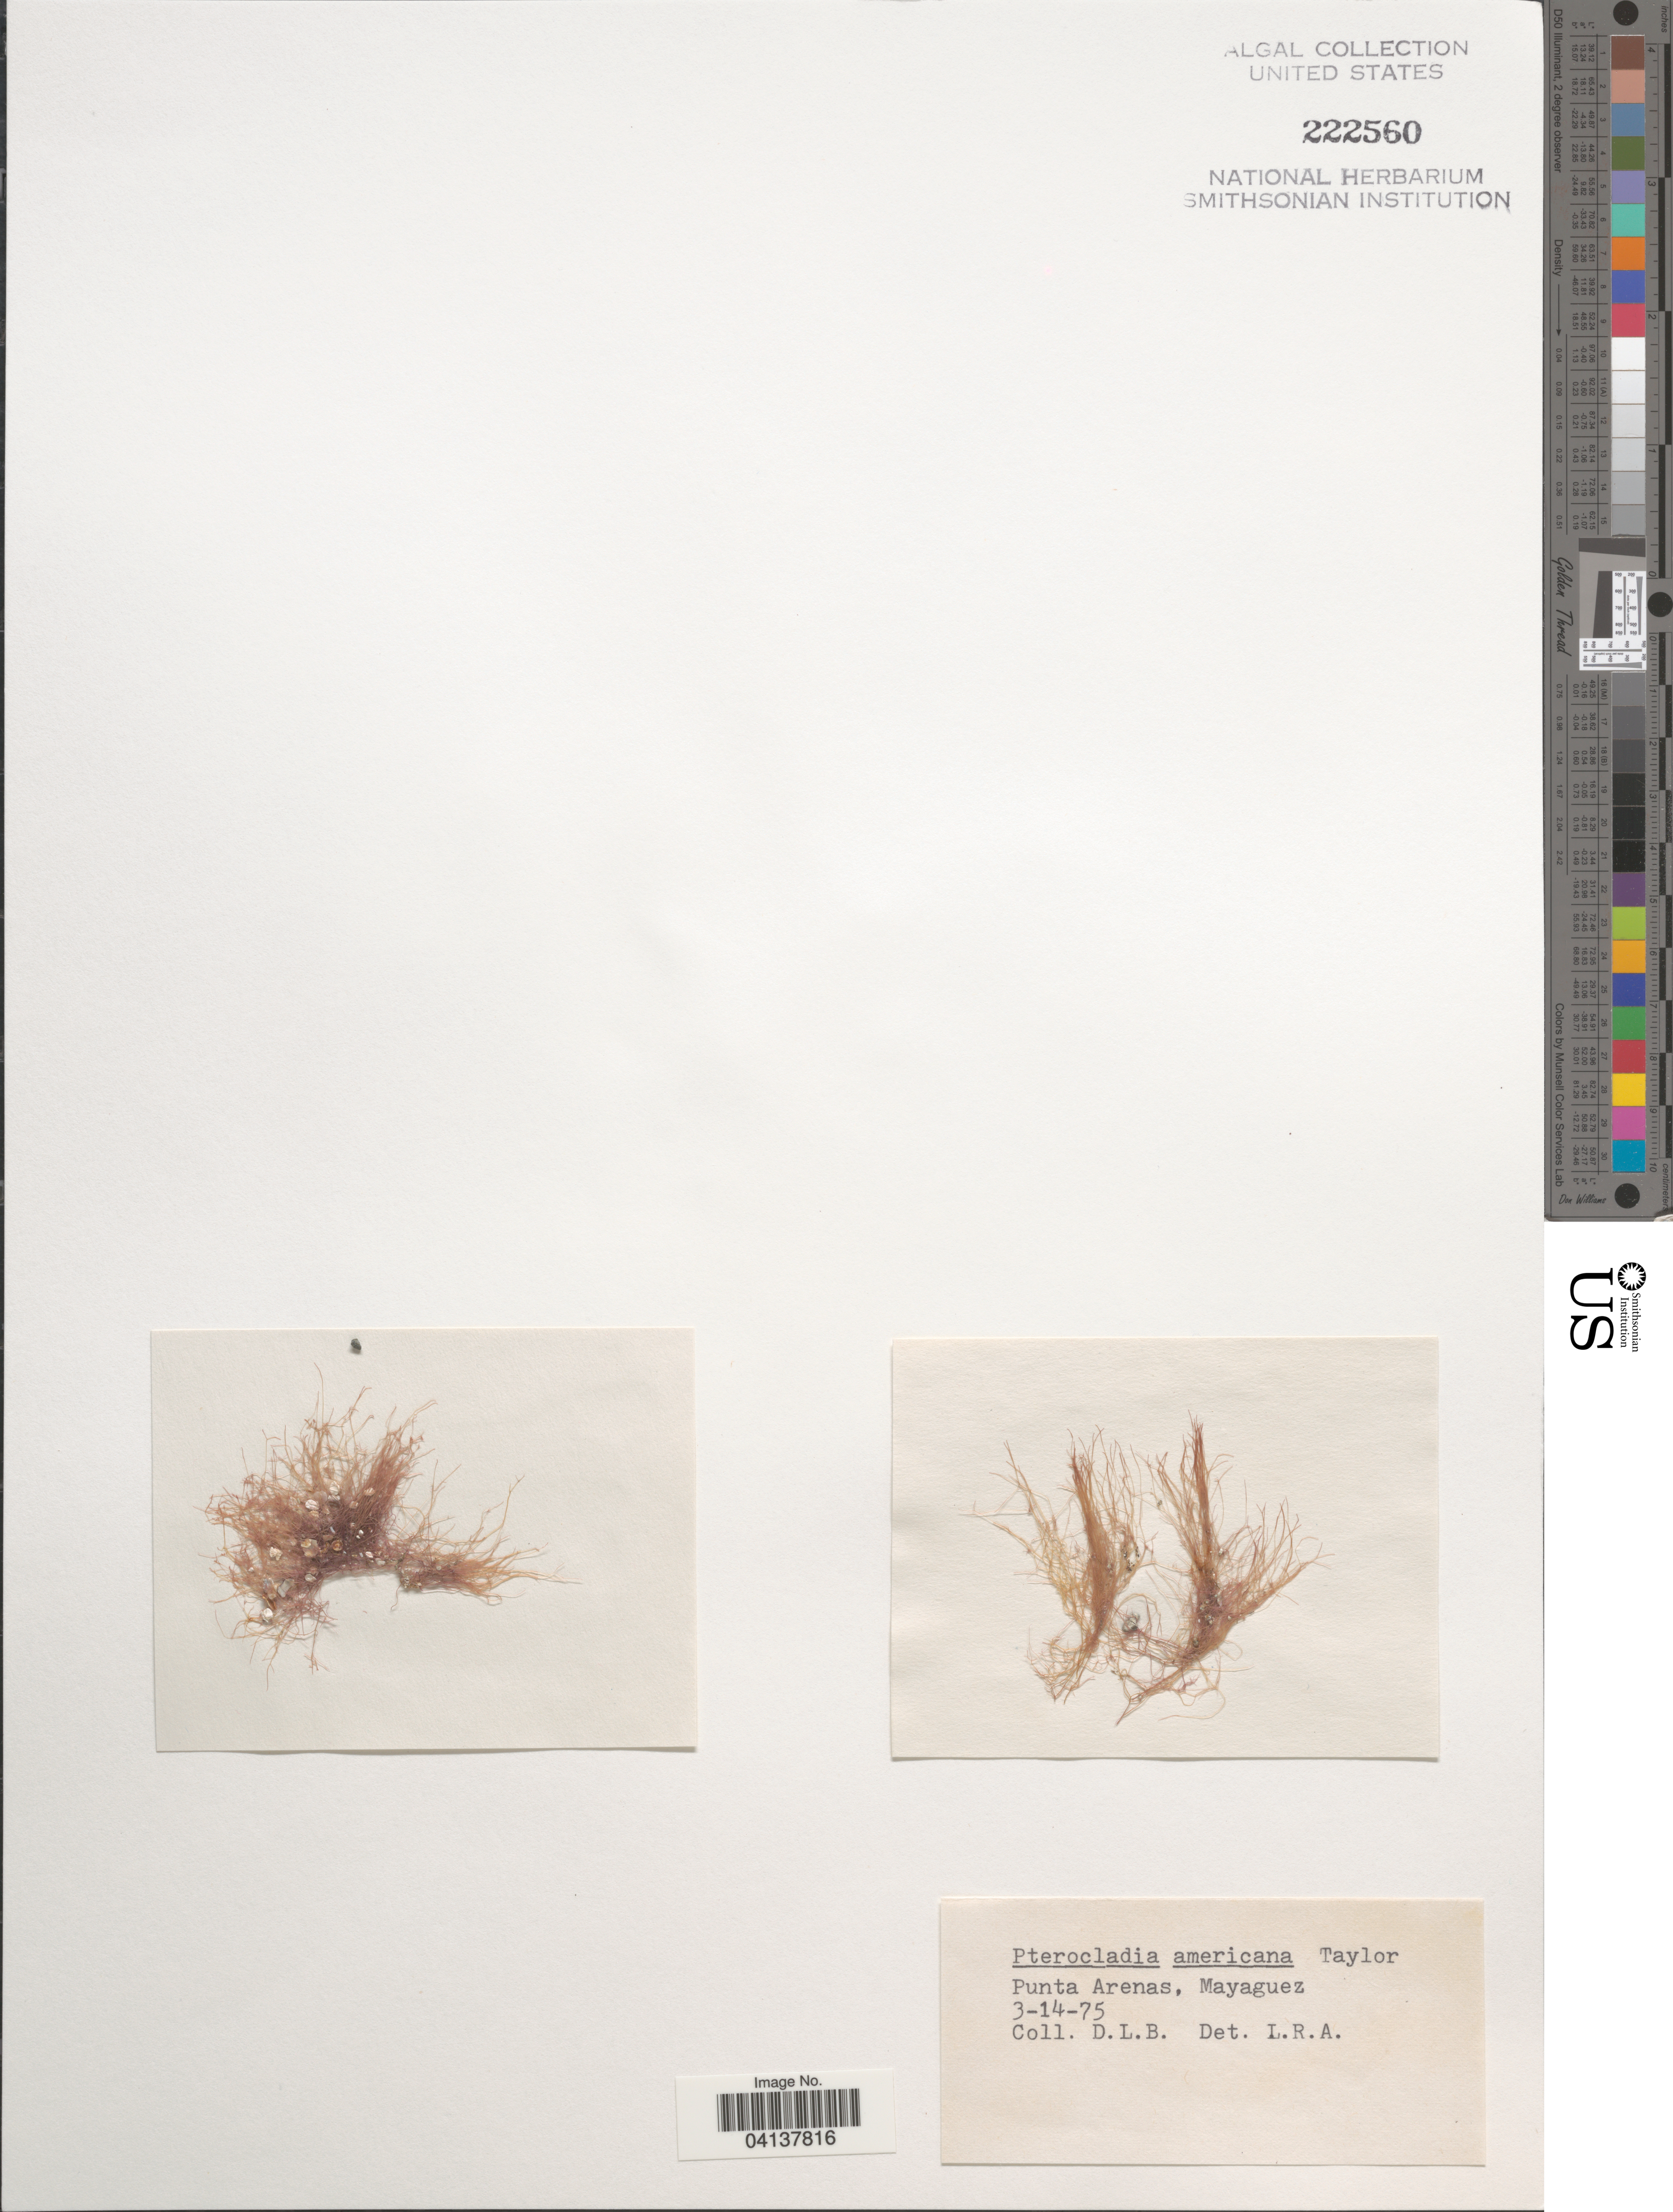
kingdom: Plantae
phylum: Rhodophyta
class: Florideophyceae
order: Gelidiales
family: Gelidiaceae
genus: Gelidium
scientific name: Gelidium americanum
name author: (W.R. Taylor) Santelices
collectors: D. L. B.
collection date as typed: Transcribed d/m/y: 14/3/75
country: Puerto Rico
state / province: Mayagüez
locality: Punta Arenas.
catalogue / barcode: US 222560